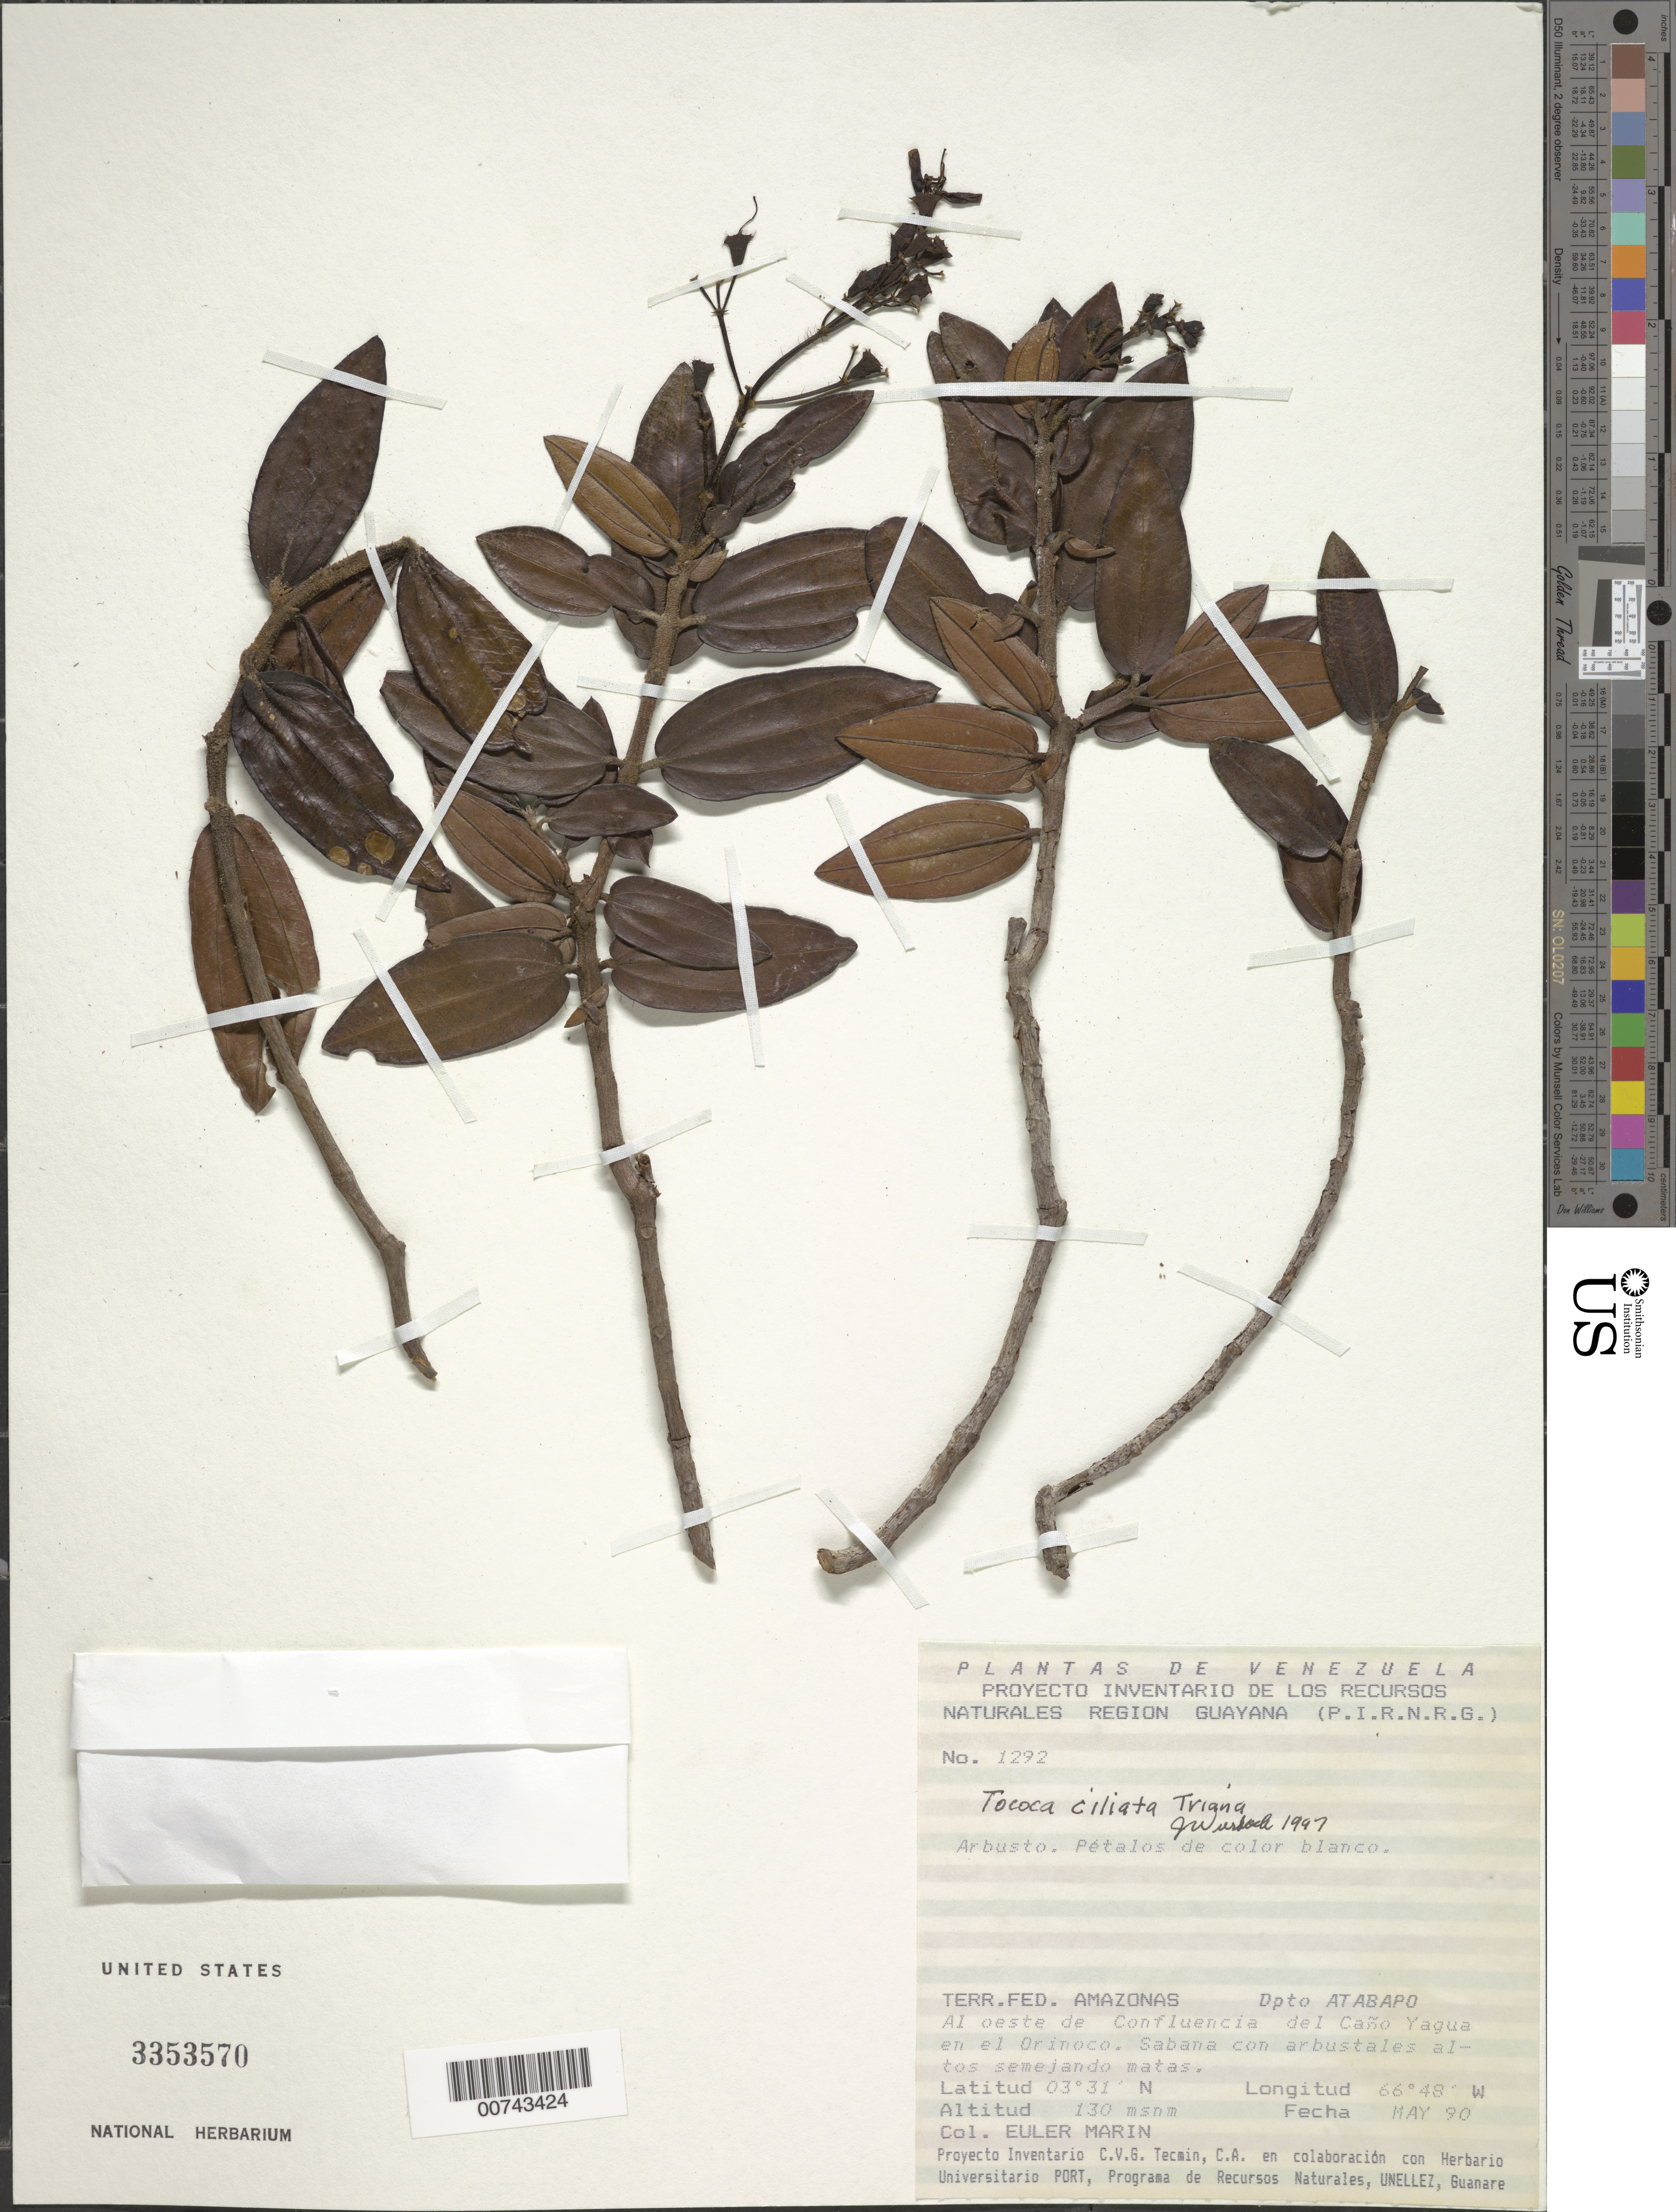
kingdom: Plantae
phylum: Tracheophyta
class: Magnoliopsida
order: Myrtales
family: Melastomataceae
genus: Tococa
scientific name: Tococa ciliata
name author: Triana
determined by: Wurdack, John J., (US), US (UNITED STATES)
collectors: E. Marin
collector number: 1292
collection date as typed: May-90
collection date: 1990-05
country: Venezuela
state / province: Amazonas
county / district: Atabapo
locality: Caño Yagua en el Orinoco, oeste de confluencia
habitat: Sabana con arbustales altos semejando matas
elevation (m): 130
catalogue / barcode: US 3353570